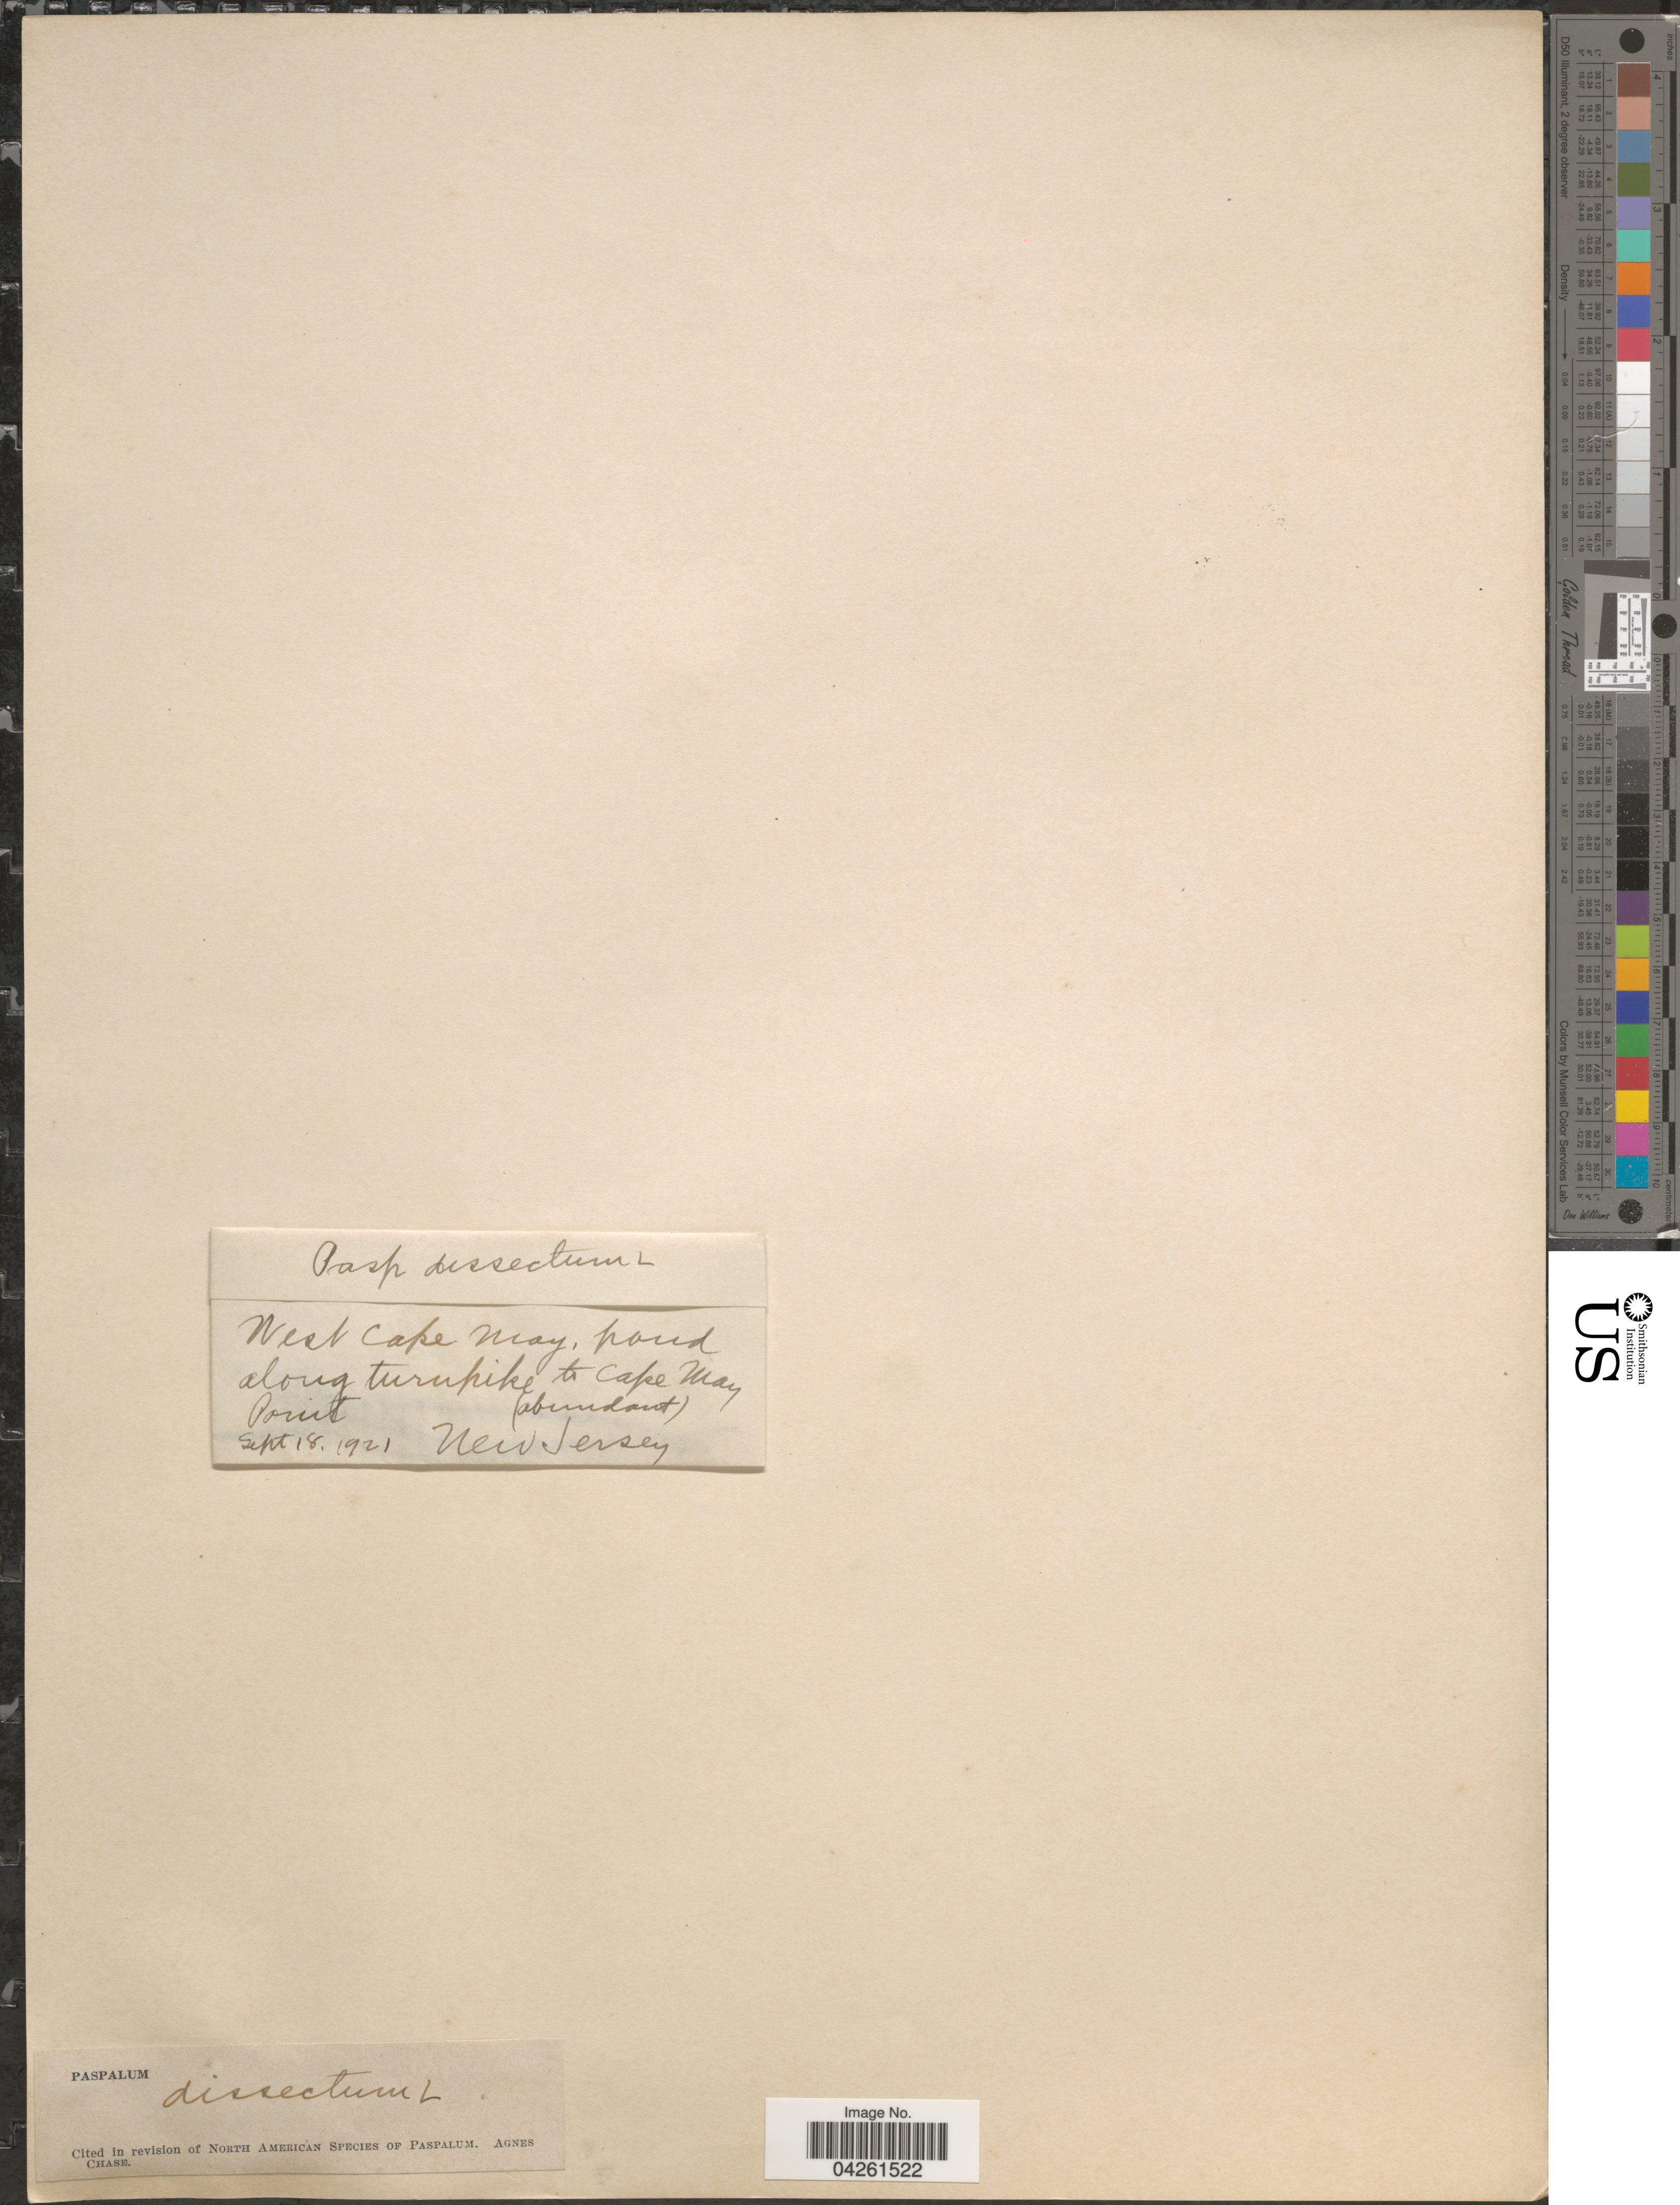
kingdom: Plantae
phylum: Tracheophyta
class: Liliopsida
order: Poales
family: Poaceae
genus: Paspalum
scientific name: Paspalum dissectum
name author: (L.) L.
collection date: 1921-09-18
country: United States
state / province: New Jersey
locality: West Cape May, pond along turnpike to Cape May Point.